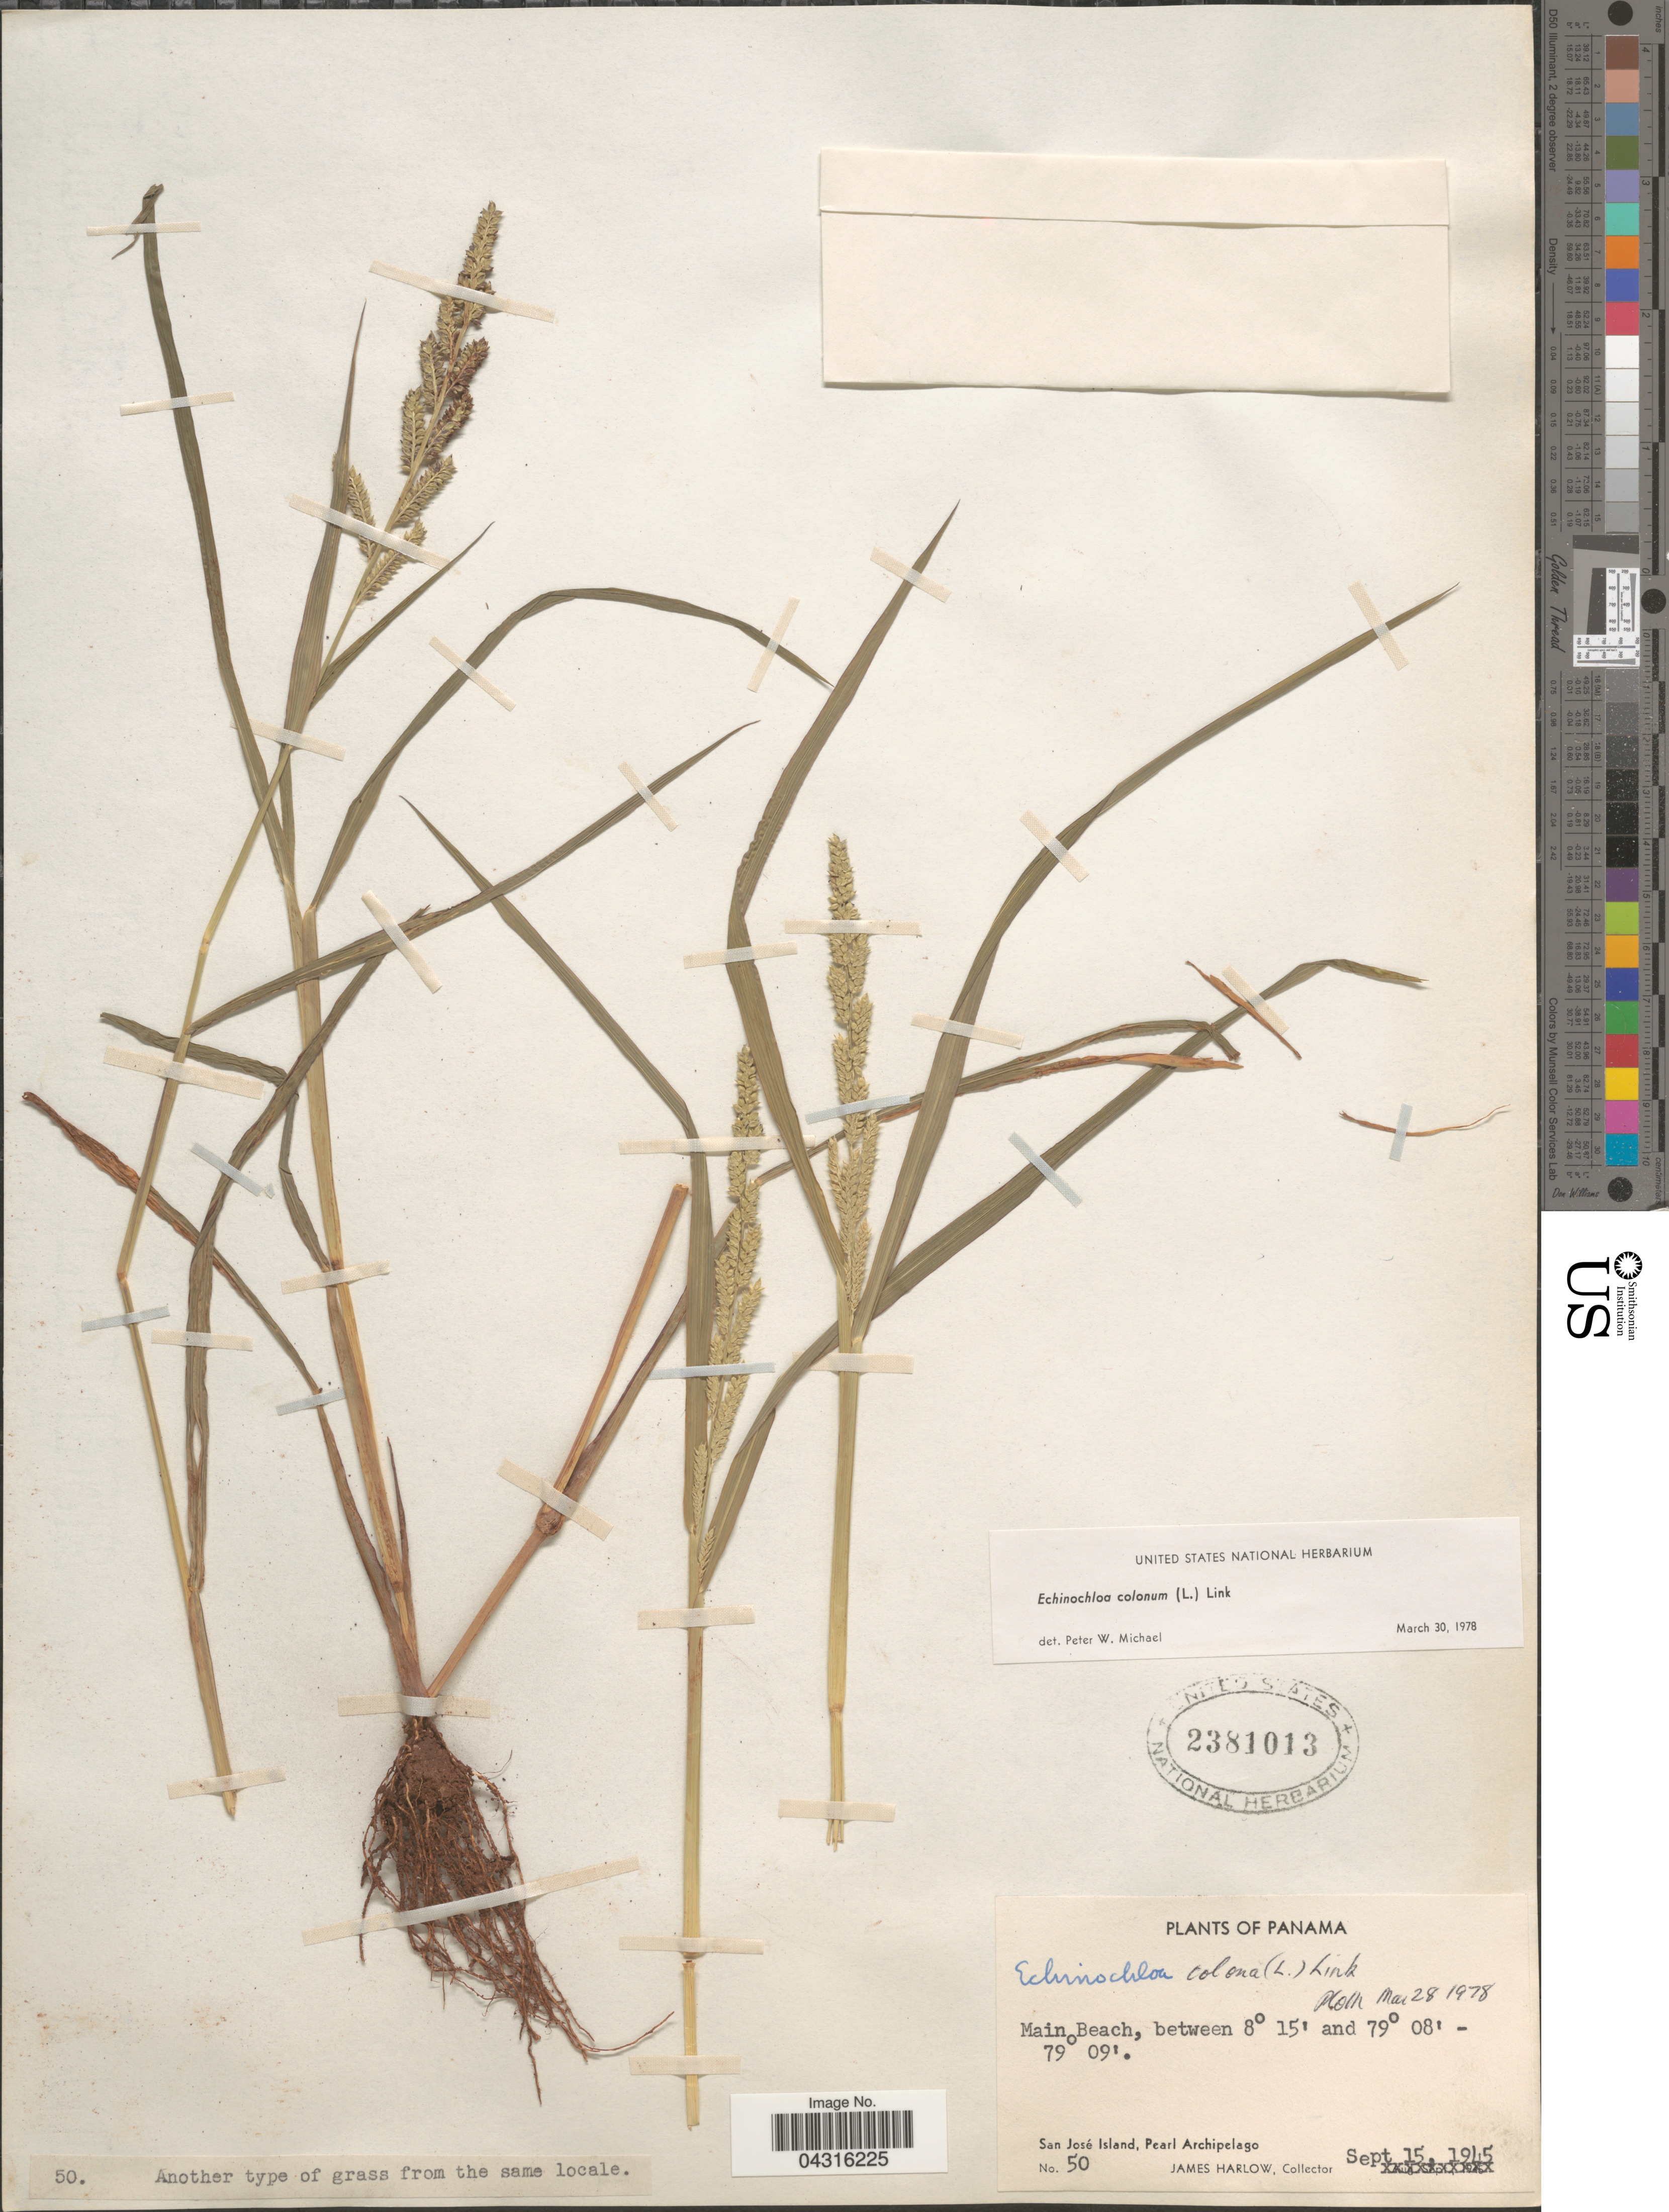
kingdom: Plantae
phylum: Tracheophyta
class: Liliopsida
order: Poales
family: Poaceae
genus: Echinochloa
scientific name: Echinochloa colona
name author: (L.) Link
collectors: J. Harlow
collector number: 50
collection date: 1945-09-15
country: Panama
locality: Main Beach, San José Island, Pearl Archipelago.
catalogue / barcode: US 2381013